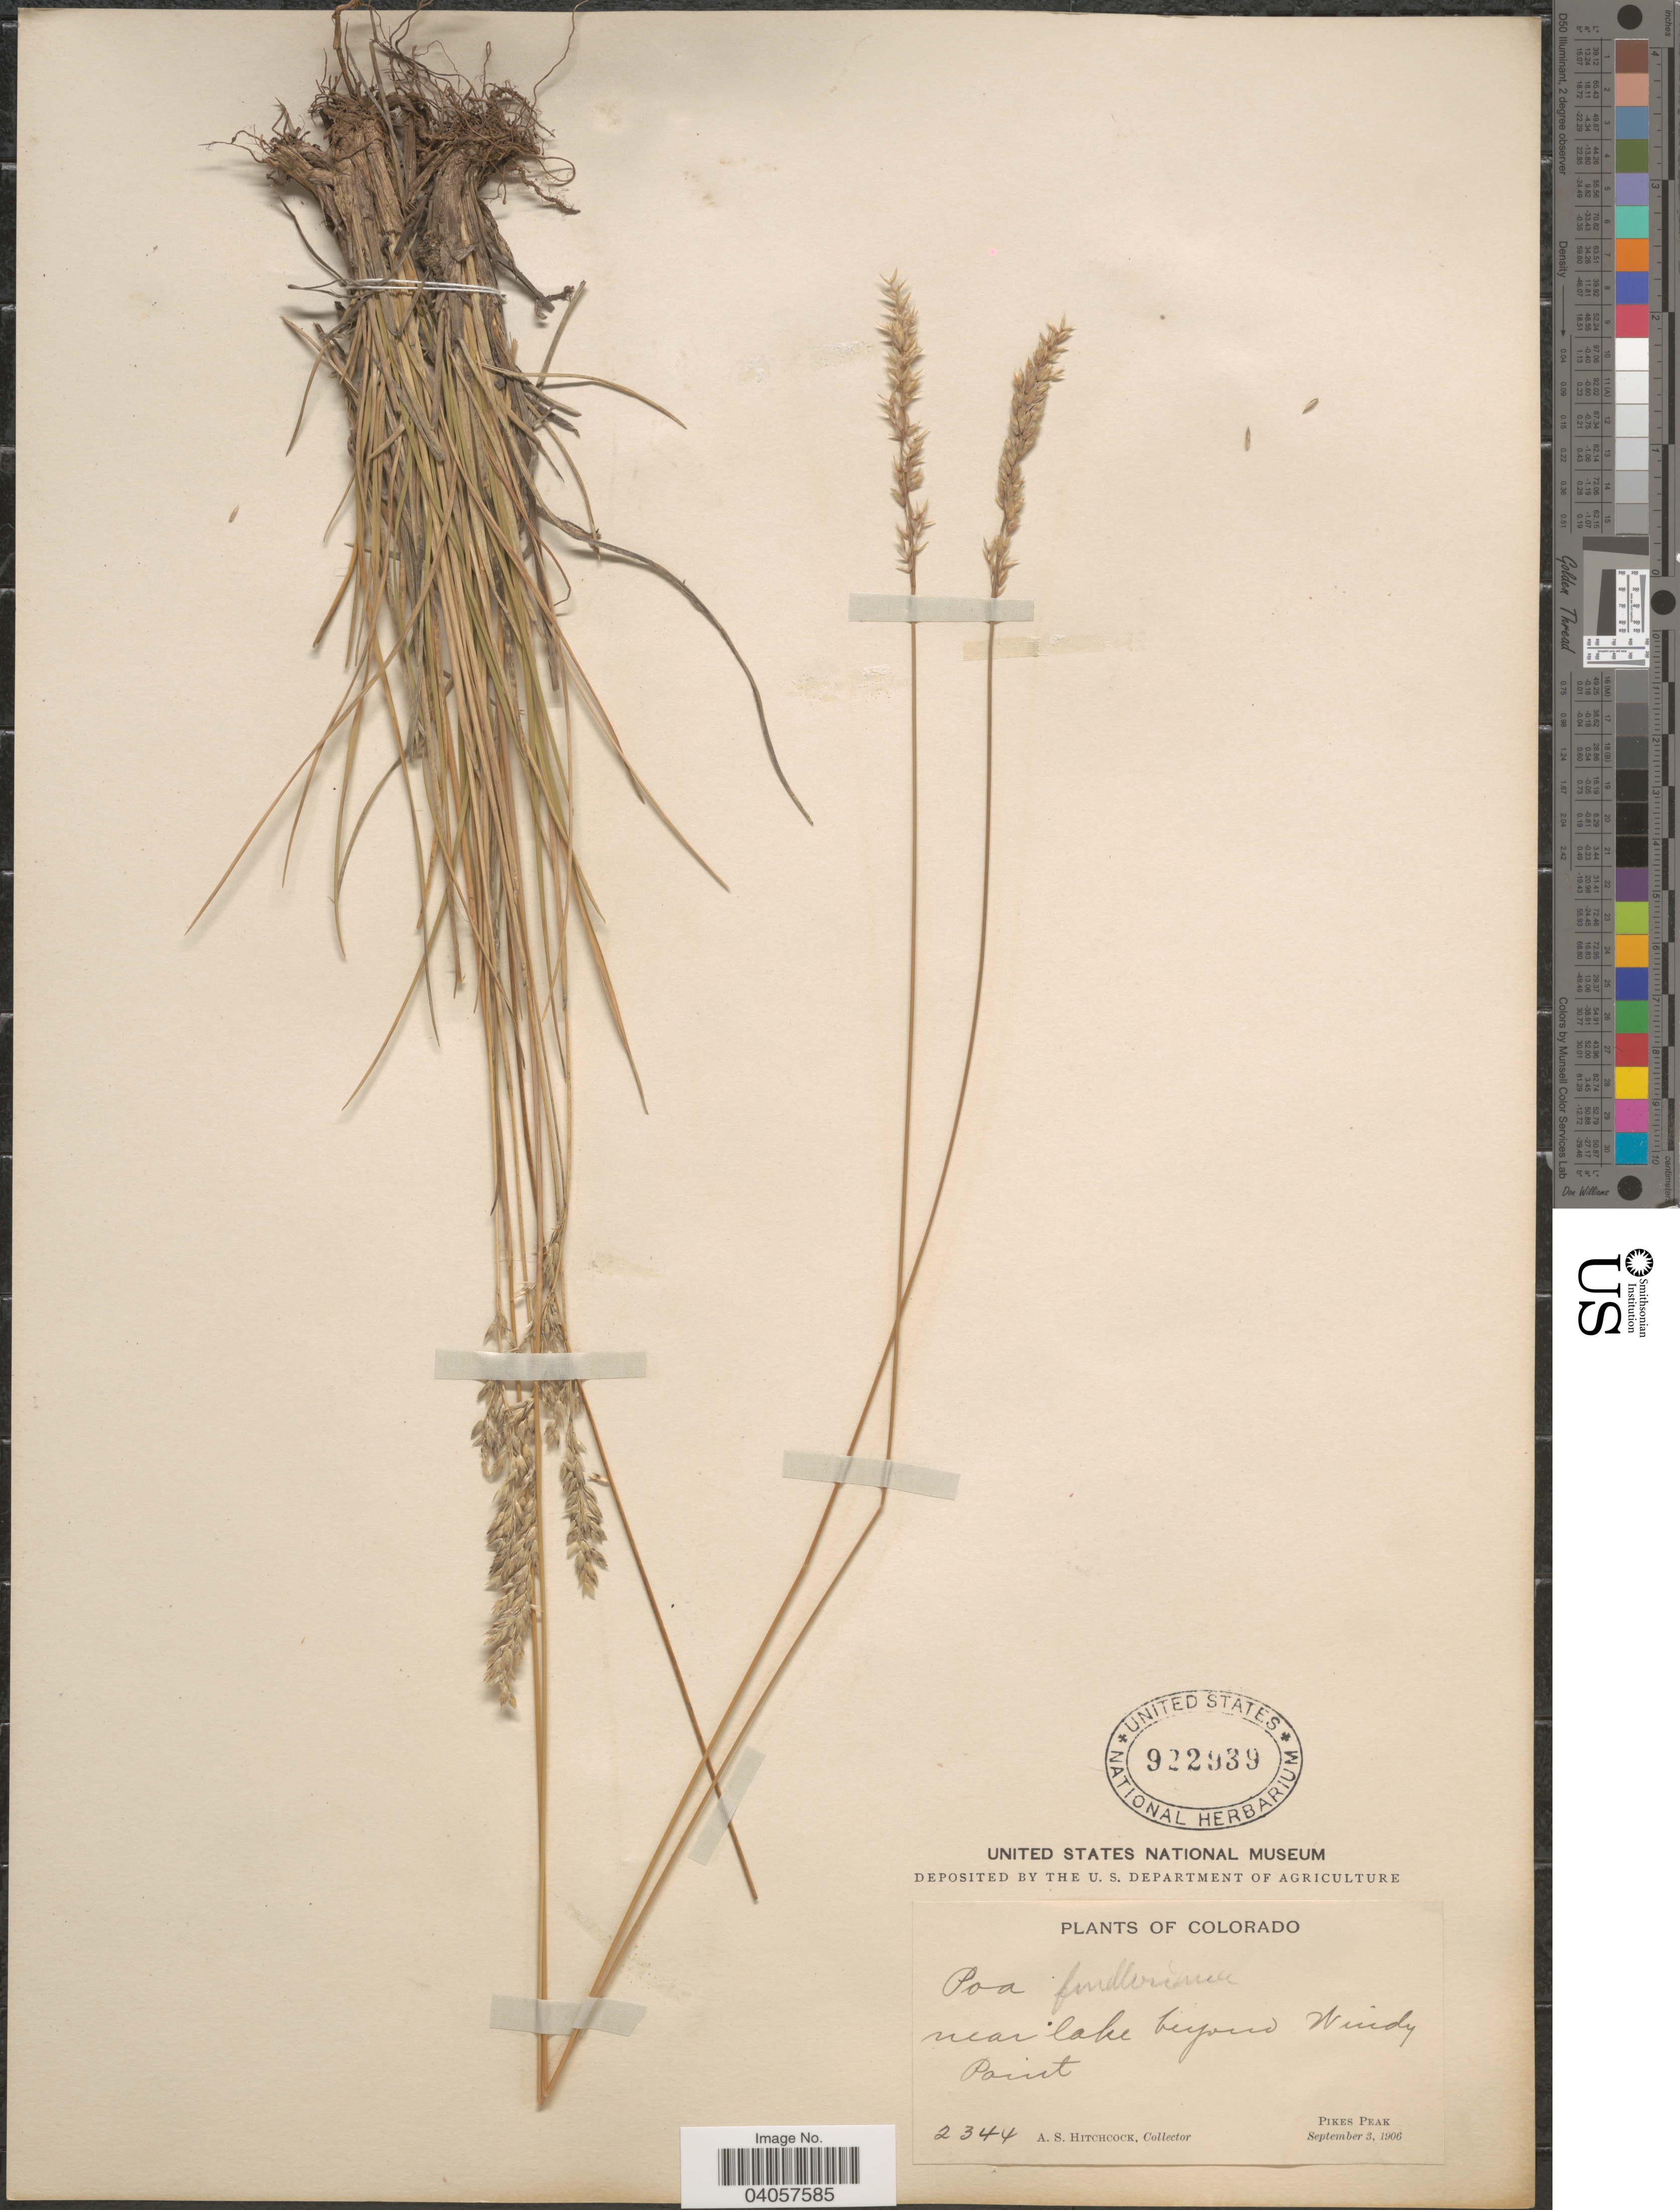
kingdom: Plantae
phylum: Tracheophyta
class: Liliopsida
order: Poales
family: Poaceae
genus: Poa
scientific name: Poa fendleriana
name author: (Steud.) Vasey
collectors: A. S. Hitchcock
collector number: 2344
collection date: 1906-09-03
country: United States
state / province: Colorado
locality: Near lake beyond Windy Point. Pikes Peak.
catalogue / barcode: US 922939